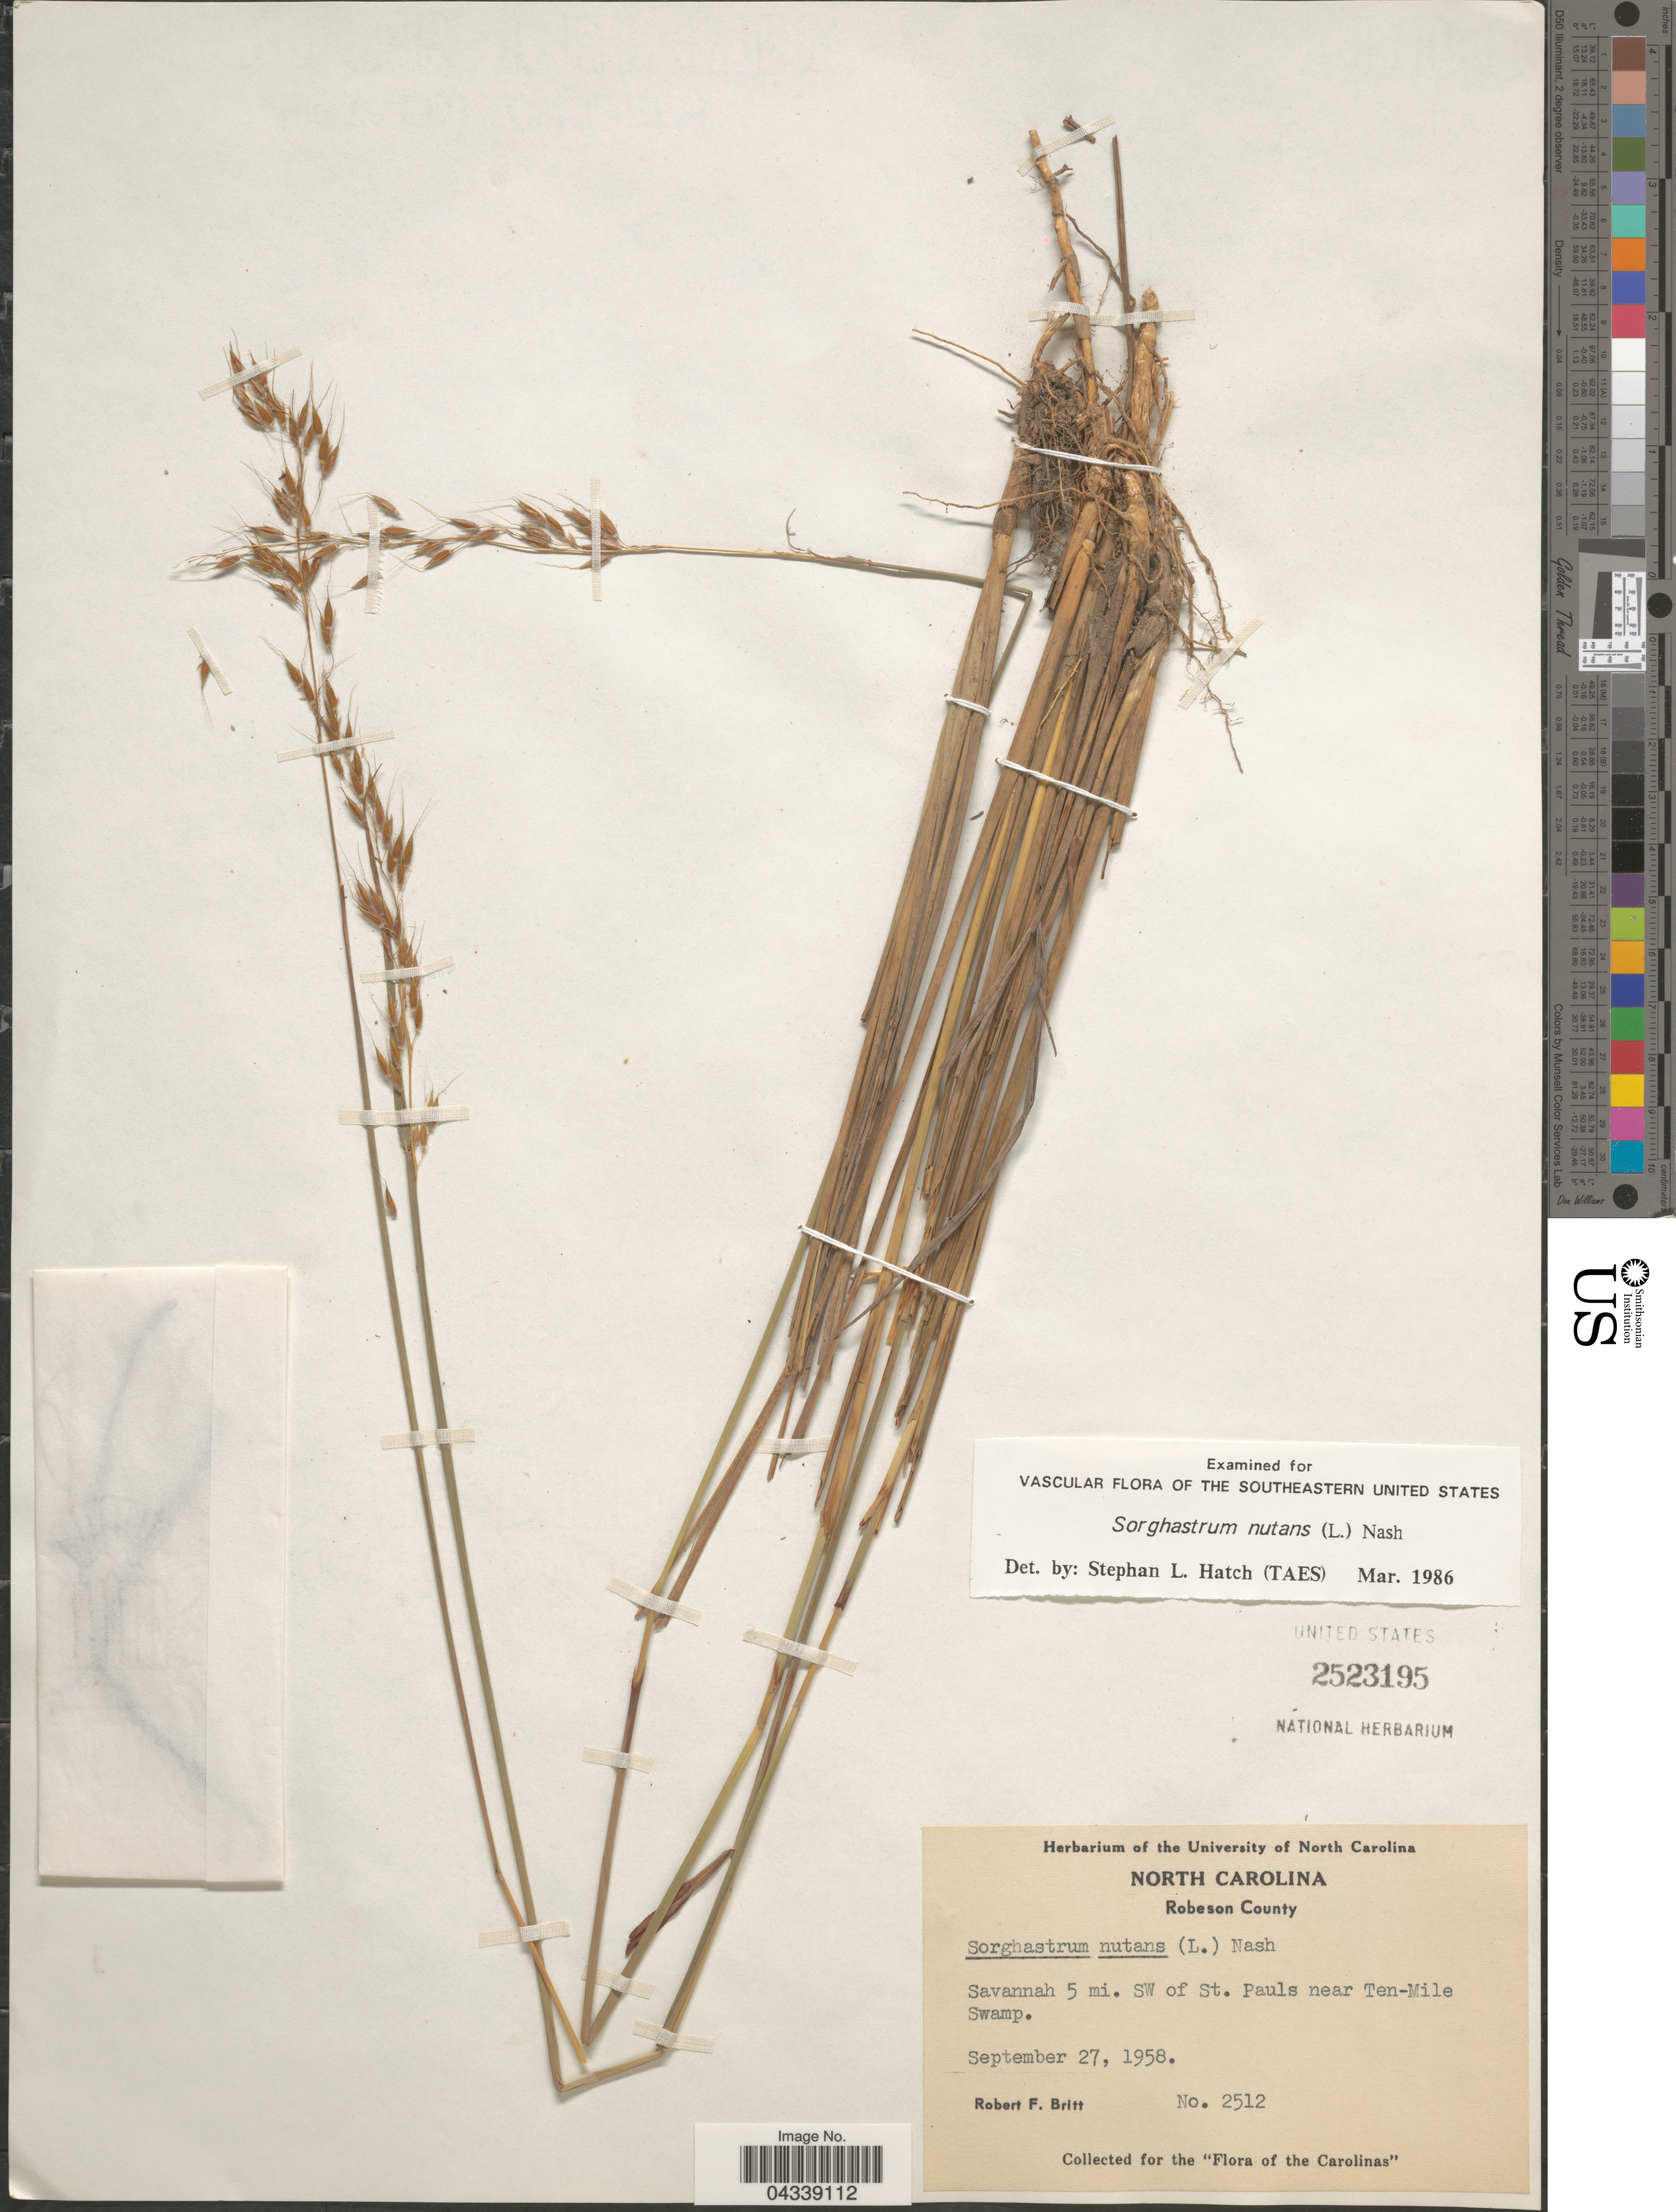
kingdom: Plantae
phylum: Tracheophyta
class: Liliopsida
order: Poales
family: Poaceae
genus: Sorghastrum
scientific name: Sorghastrum nutans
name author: (L.) Nash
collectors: R. Britt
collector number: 2512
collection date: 1958-09-27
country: United States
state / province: North Carolina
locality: Robeson County. Savannah 5 mi. SW of St. Pauls near Ten-Mile Swamp. Carolinas.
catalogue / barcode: US 2523195